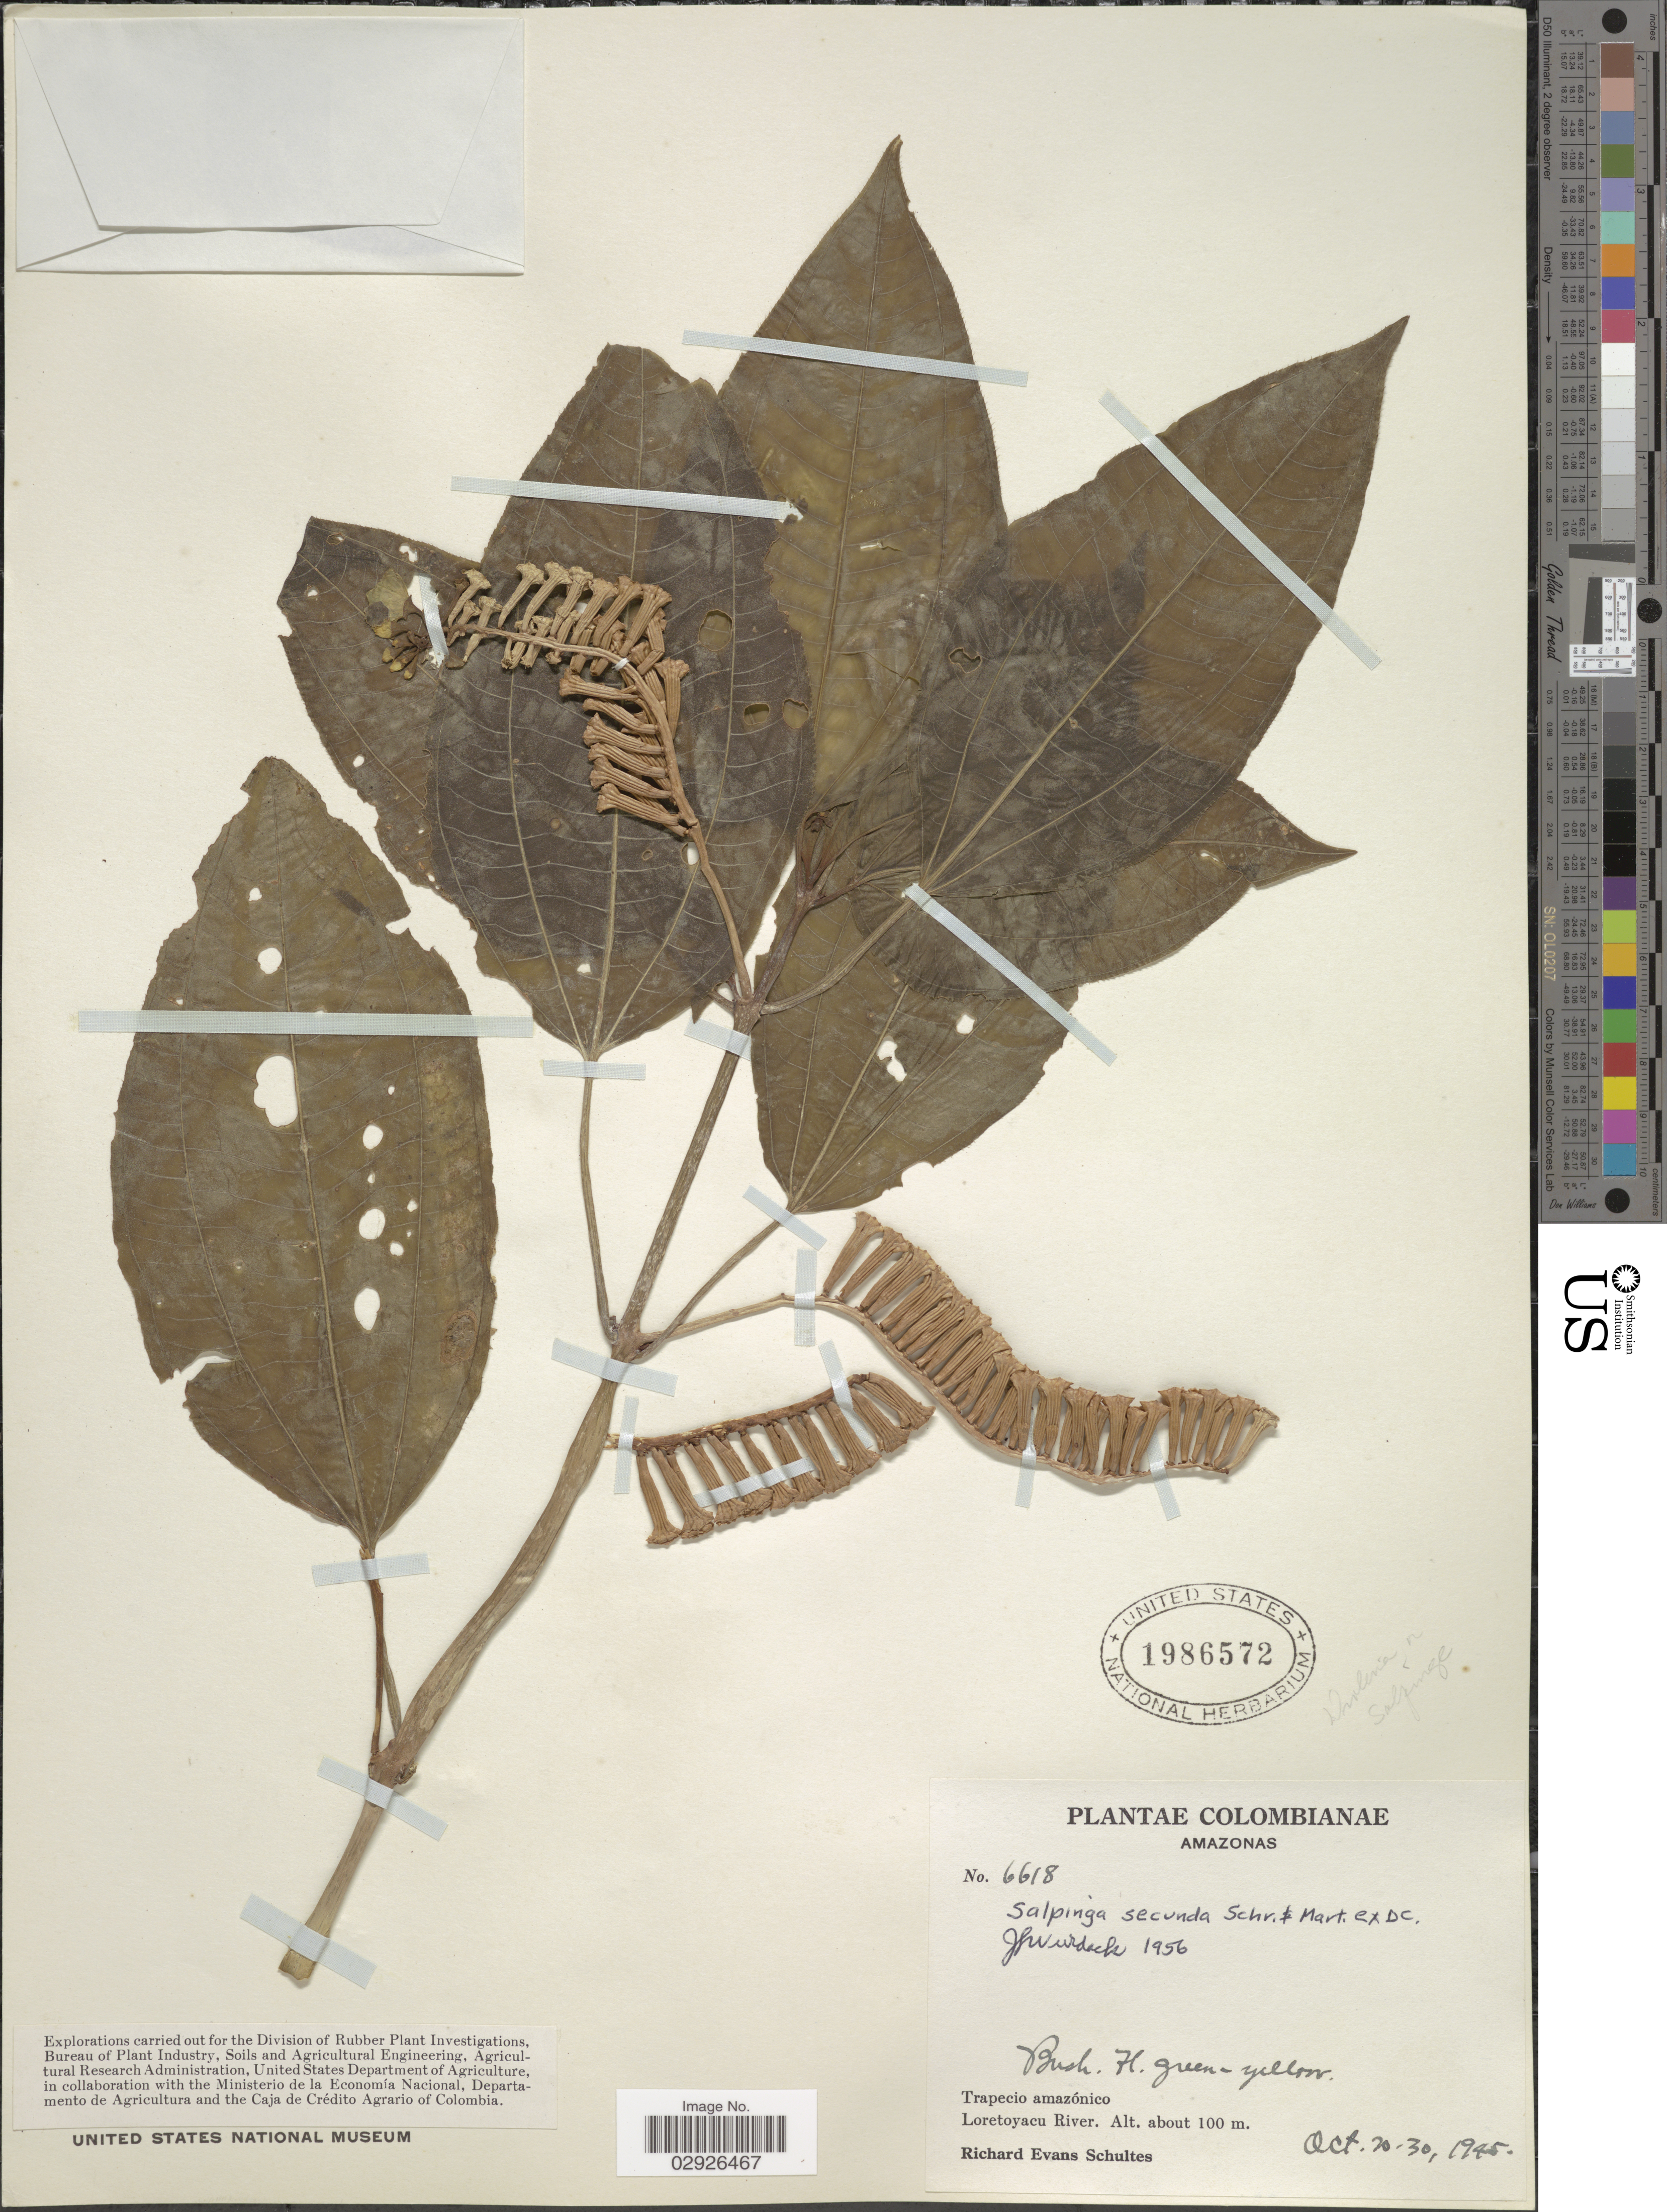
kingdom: Plantae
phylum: Tracheophyta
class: Magnoliopsida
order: Myrtales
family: Melastomataceae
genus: Salpinga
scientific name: Salpinga secunda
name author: Schrank & Mart. ex DC.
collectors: R. E. Schultes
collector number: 6618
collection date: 1945-10-20/1945-10-30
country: Colombia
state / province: Amazônas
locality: Trapecio amazónico. Loretoyacu River.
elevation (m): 100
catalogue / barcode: US 1986572